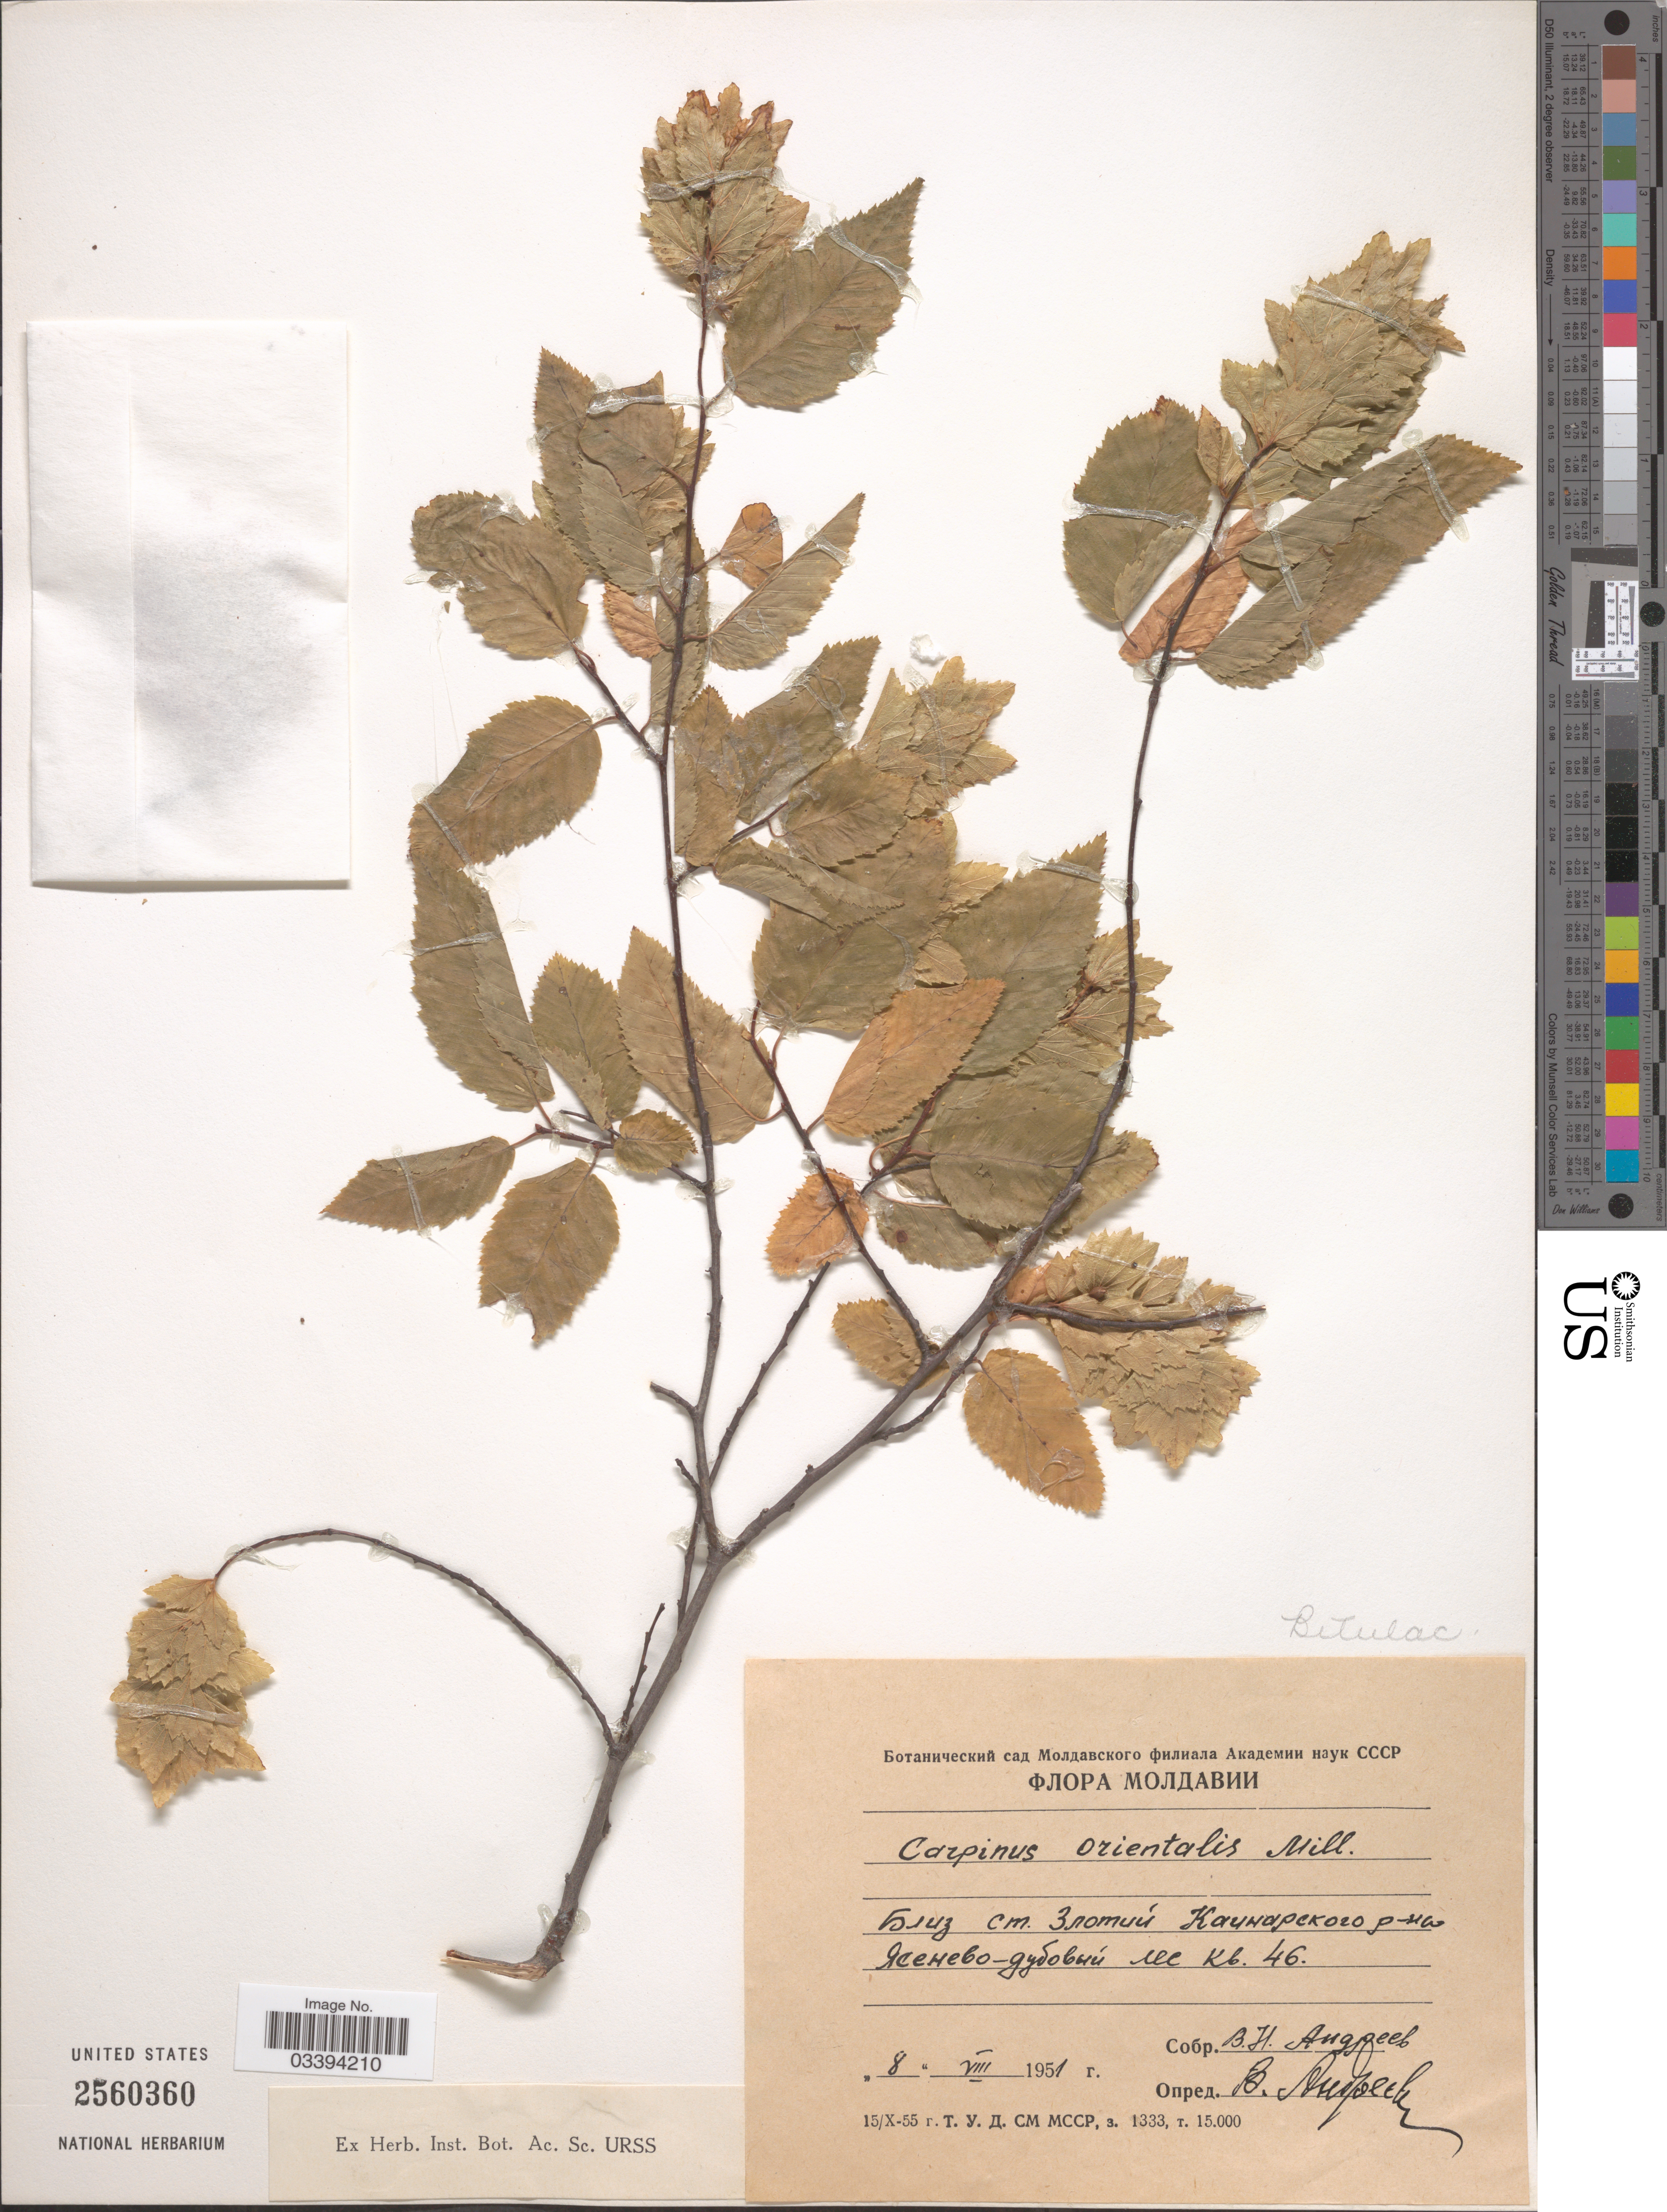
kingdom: Plantae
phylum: Tracheophyta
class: Magnoliopsida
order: Fagales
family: Betulaceae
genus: Carpinus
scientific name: Carpinus orientalis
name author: Mill.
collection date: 1951-08-08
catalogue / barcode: US 2560360